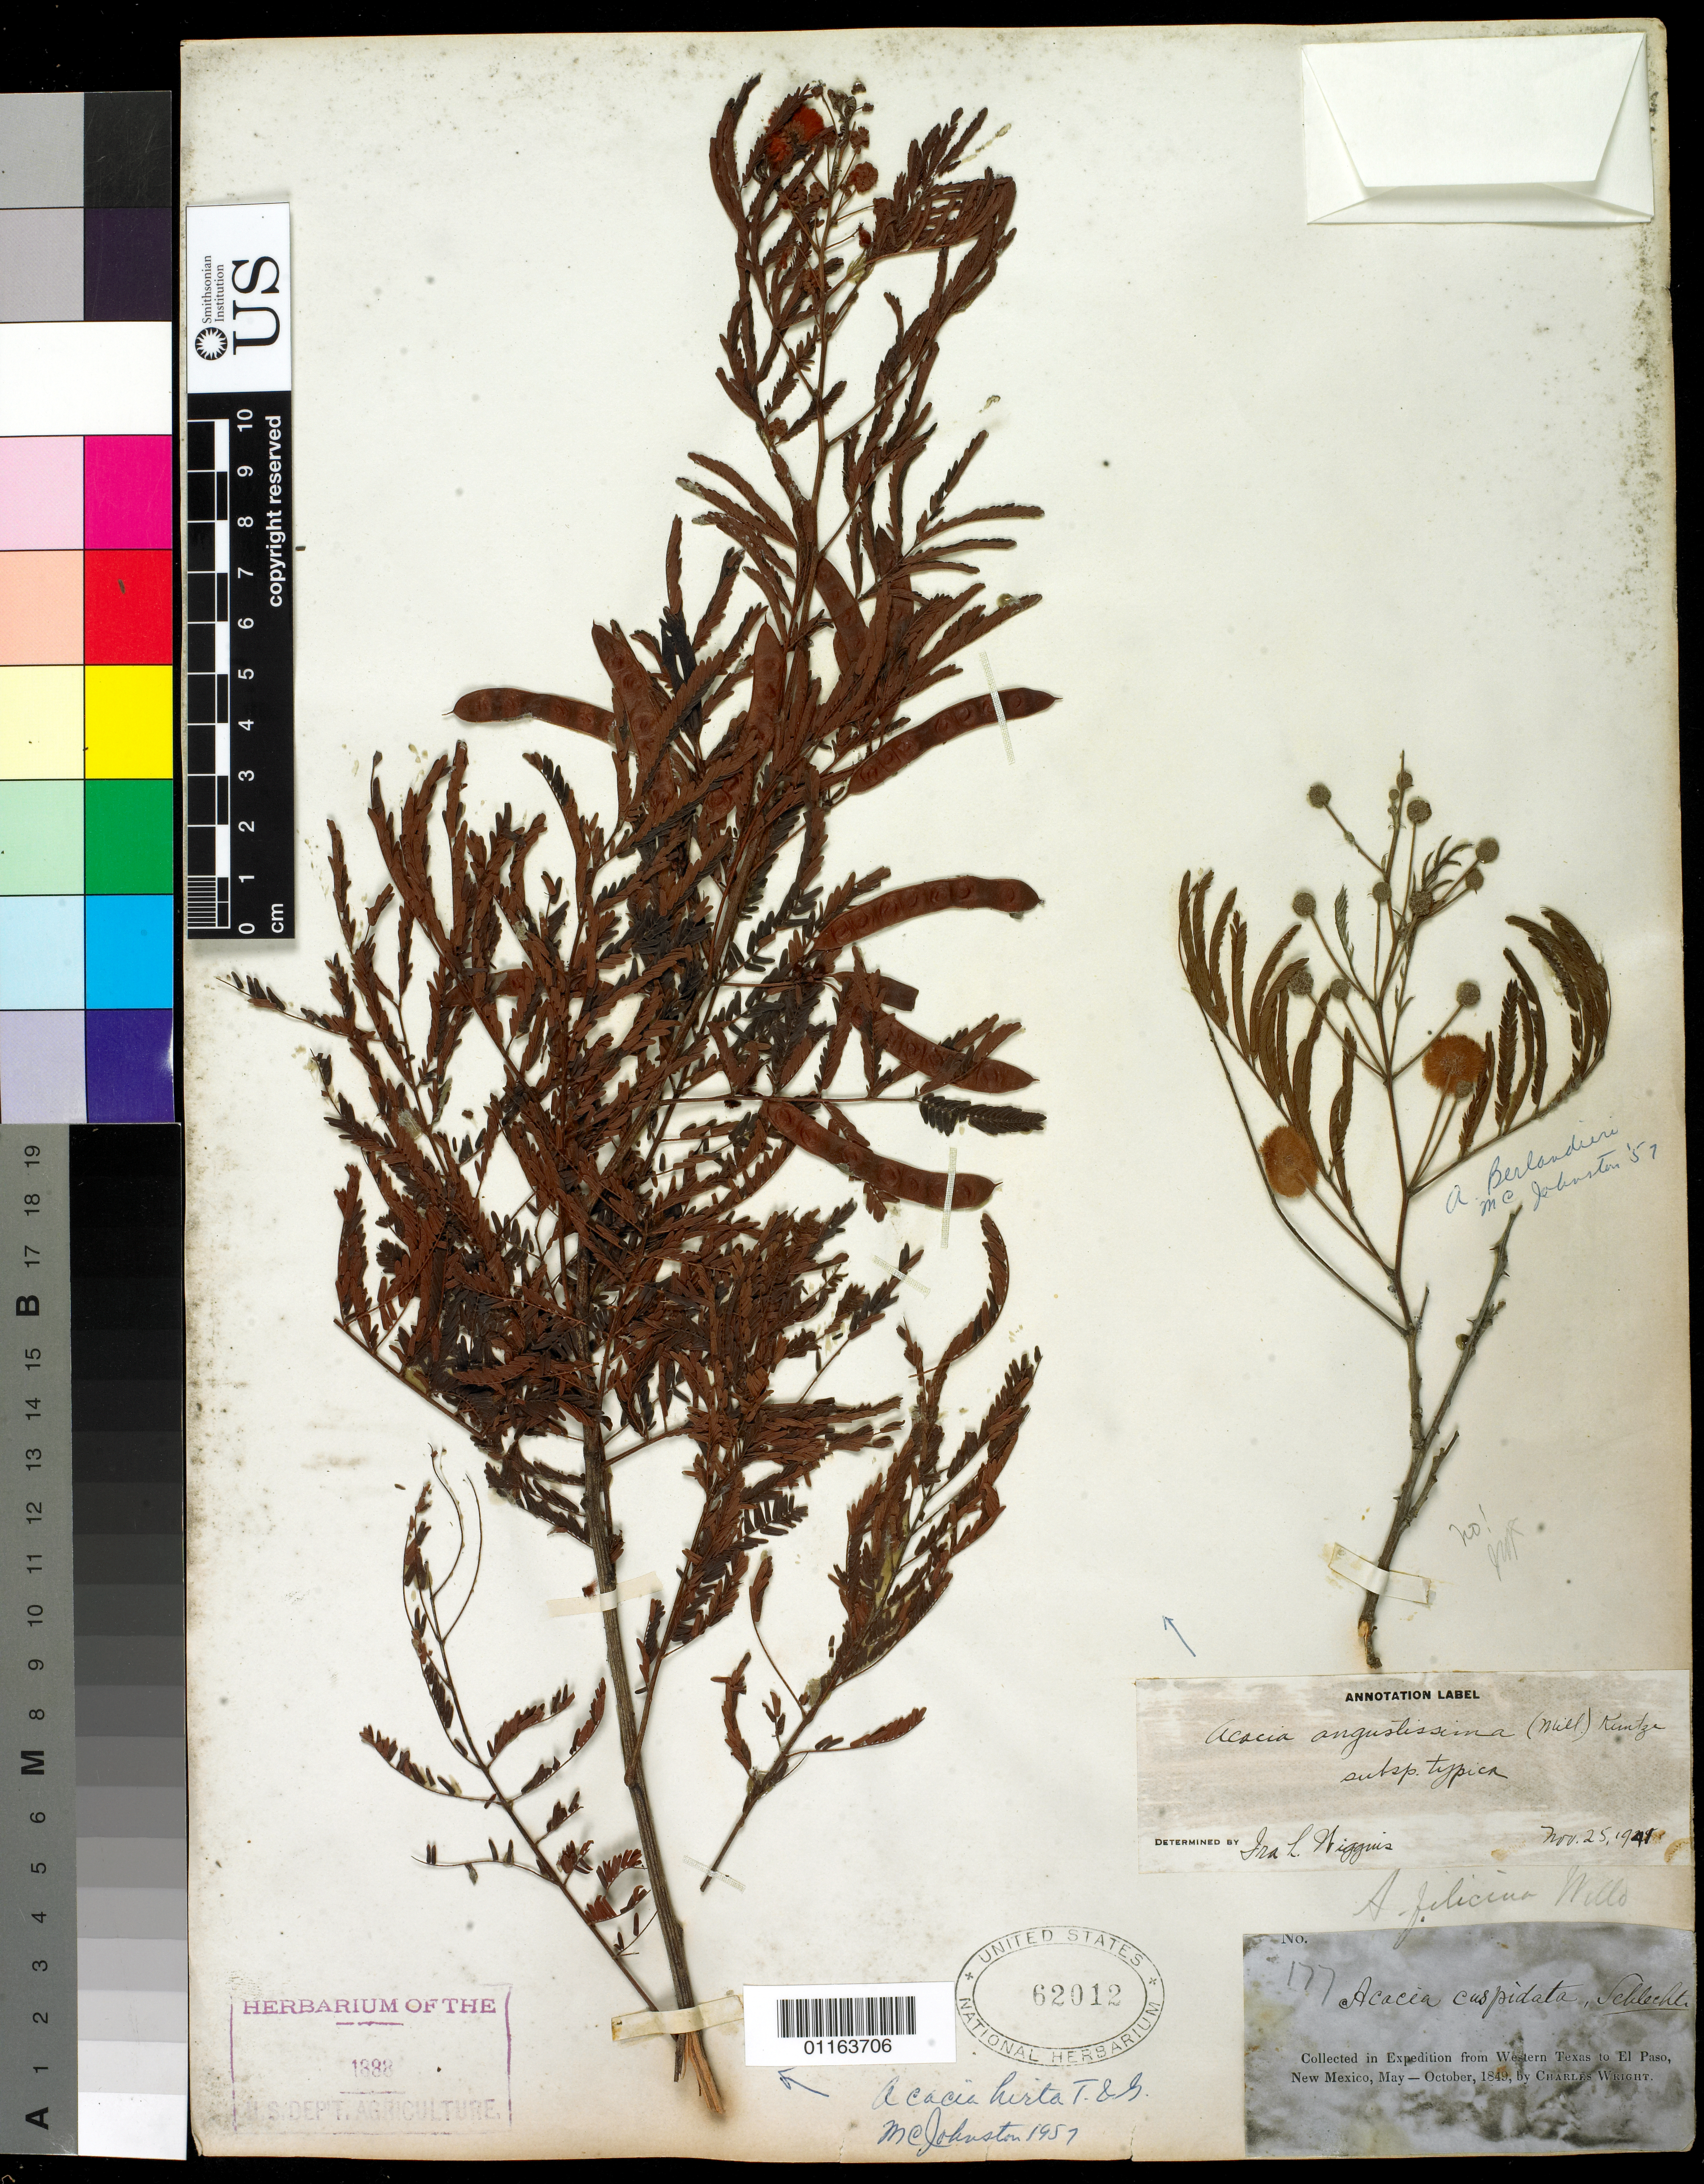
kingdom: Plantae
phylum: Tracheophyta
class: Magnoliopsida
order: Fabales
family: Fabaceae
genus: Acaciella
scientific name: Acaciella angustissima var. angustissima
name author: (Mill.) Britton & Rose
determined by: Strong, M. T., (US), Smithsonian Institution - National Museum of Natural History (UNITED STATES)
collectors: C. Wright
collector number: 177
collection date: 1849-05/1849-10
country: United States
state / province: New Mexico / Texas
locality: Western Texas to El Paso.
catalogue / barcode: US 62012